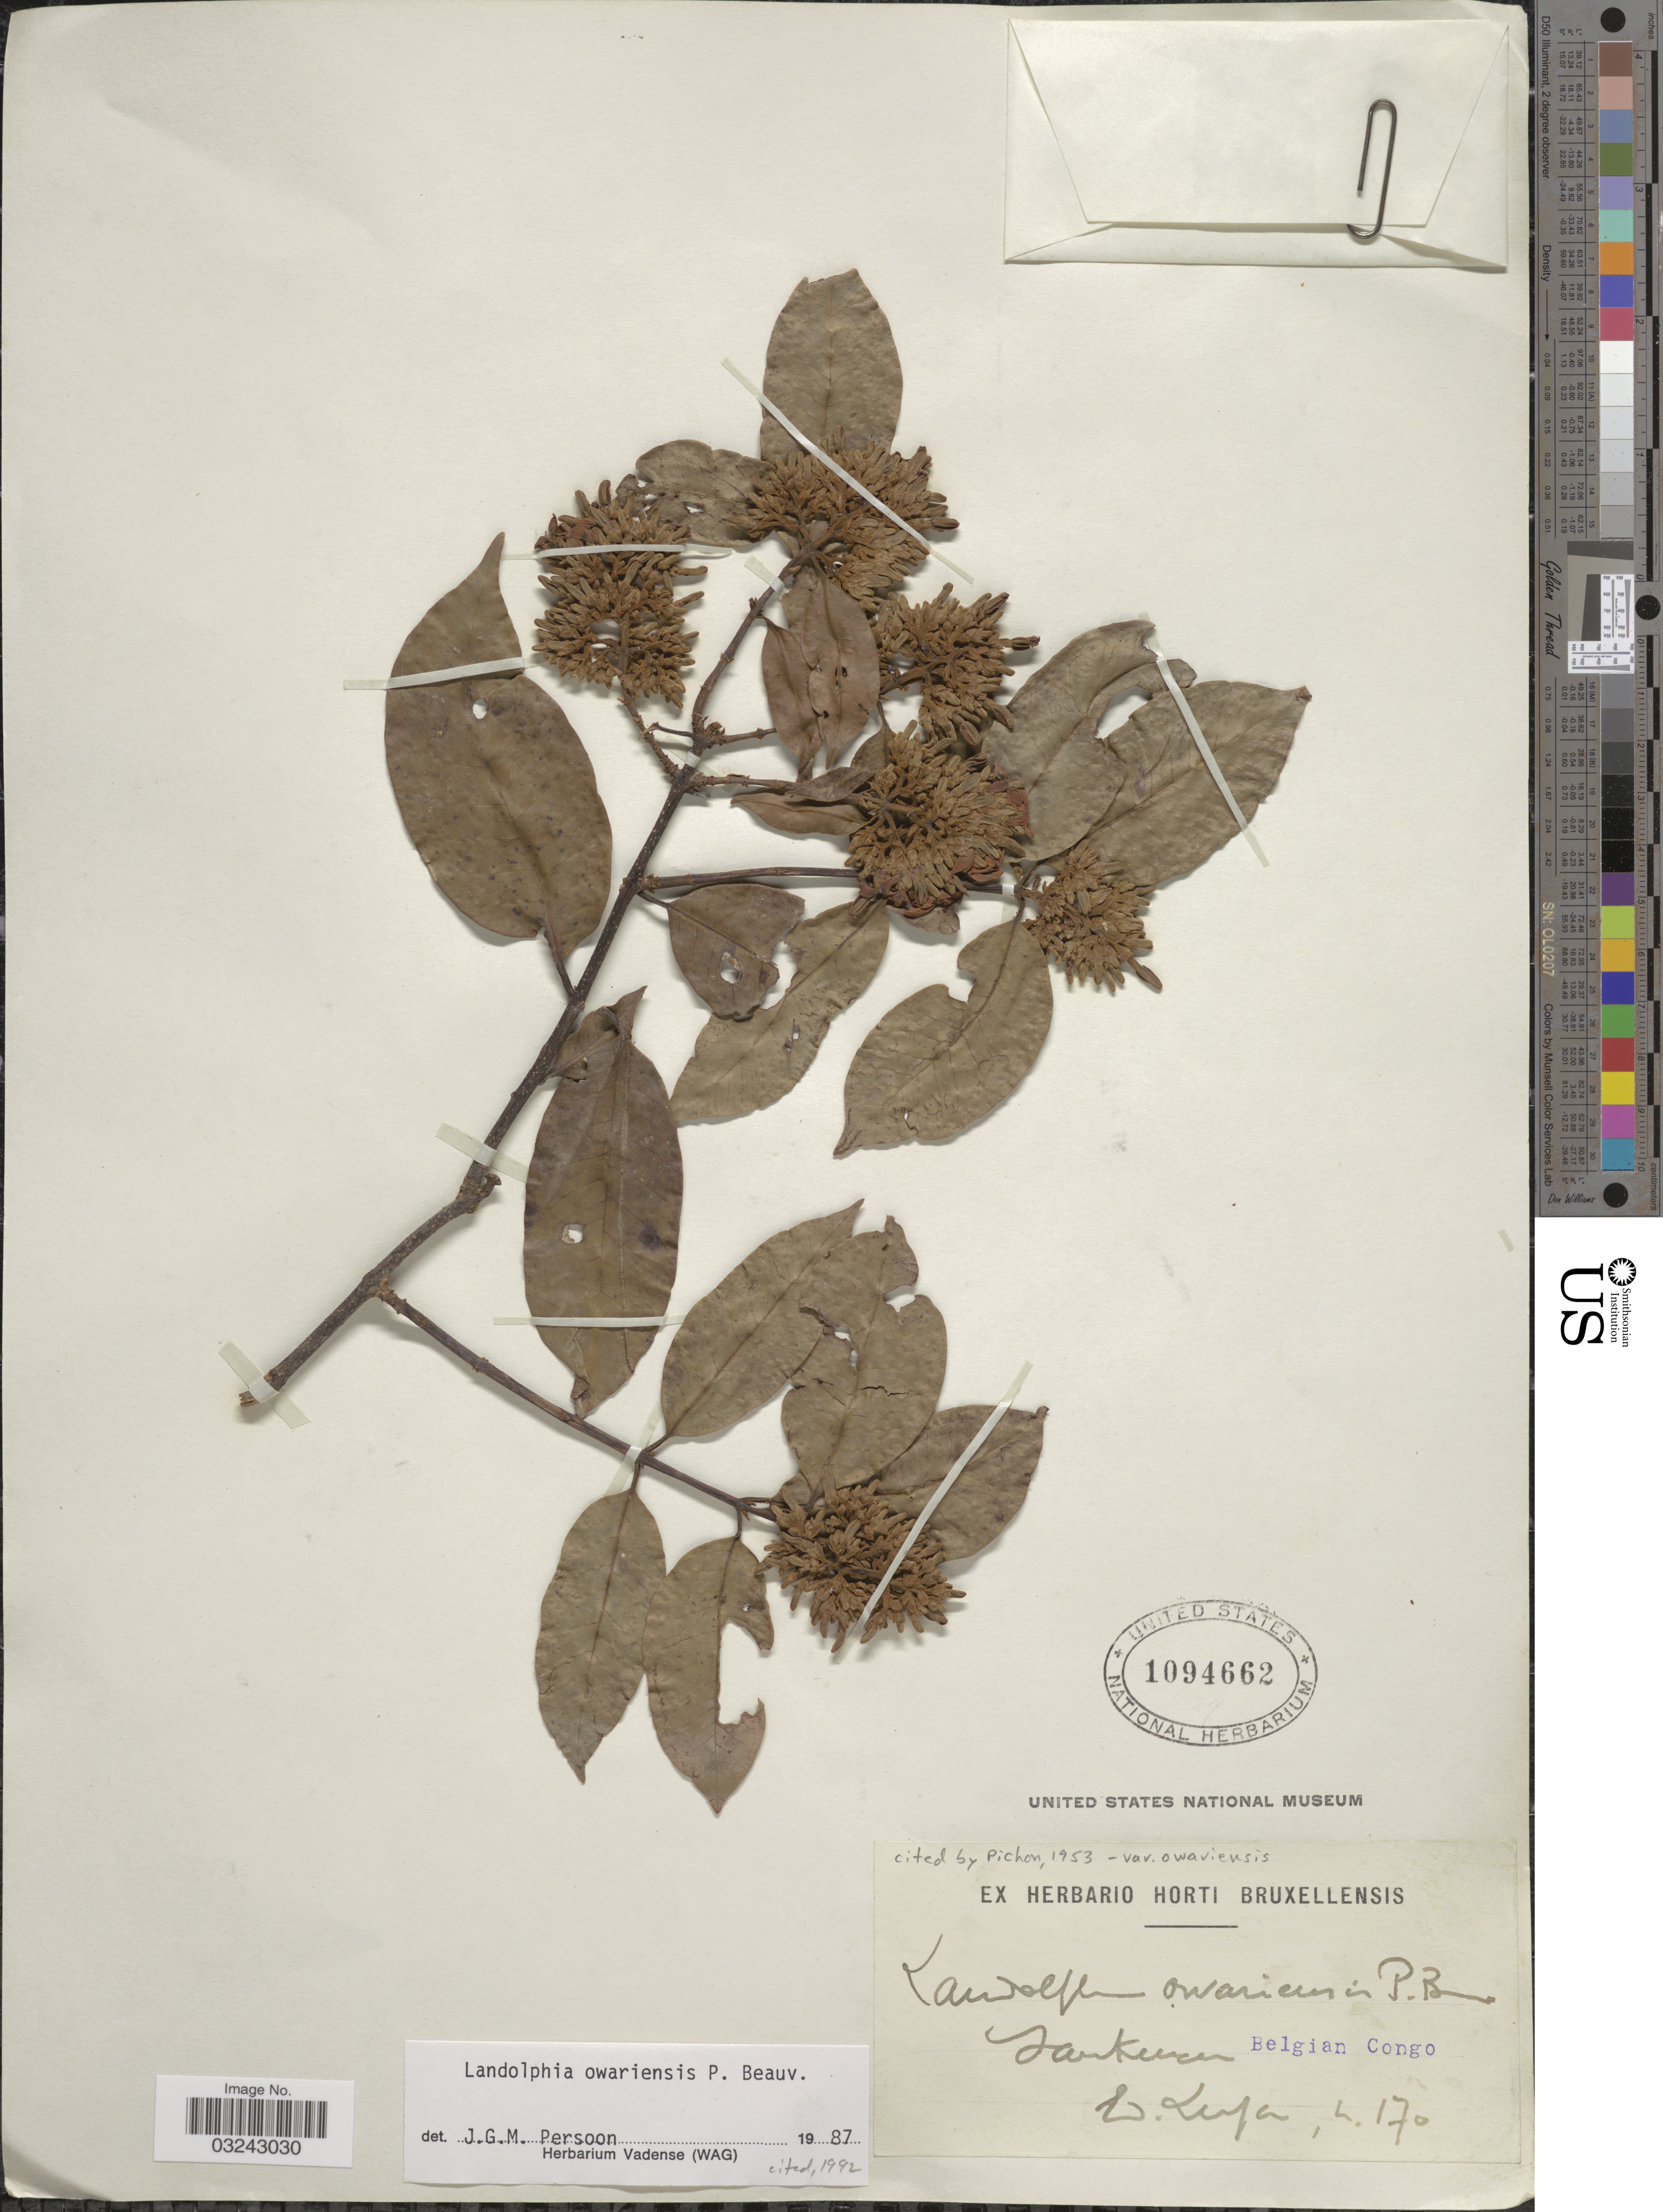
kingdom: Plantae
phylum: Tracheophyta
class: Magnoliopsida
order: Gentianales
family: Apocynaceae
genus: Landolphia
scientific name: Landolphia owariensis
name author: P. Beauv.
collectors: E. Luja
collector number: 170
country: Congo, Democratic Republic of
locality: Sankuru, Belgian Congo.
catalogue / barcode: US 1094662